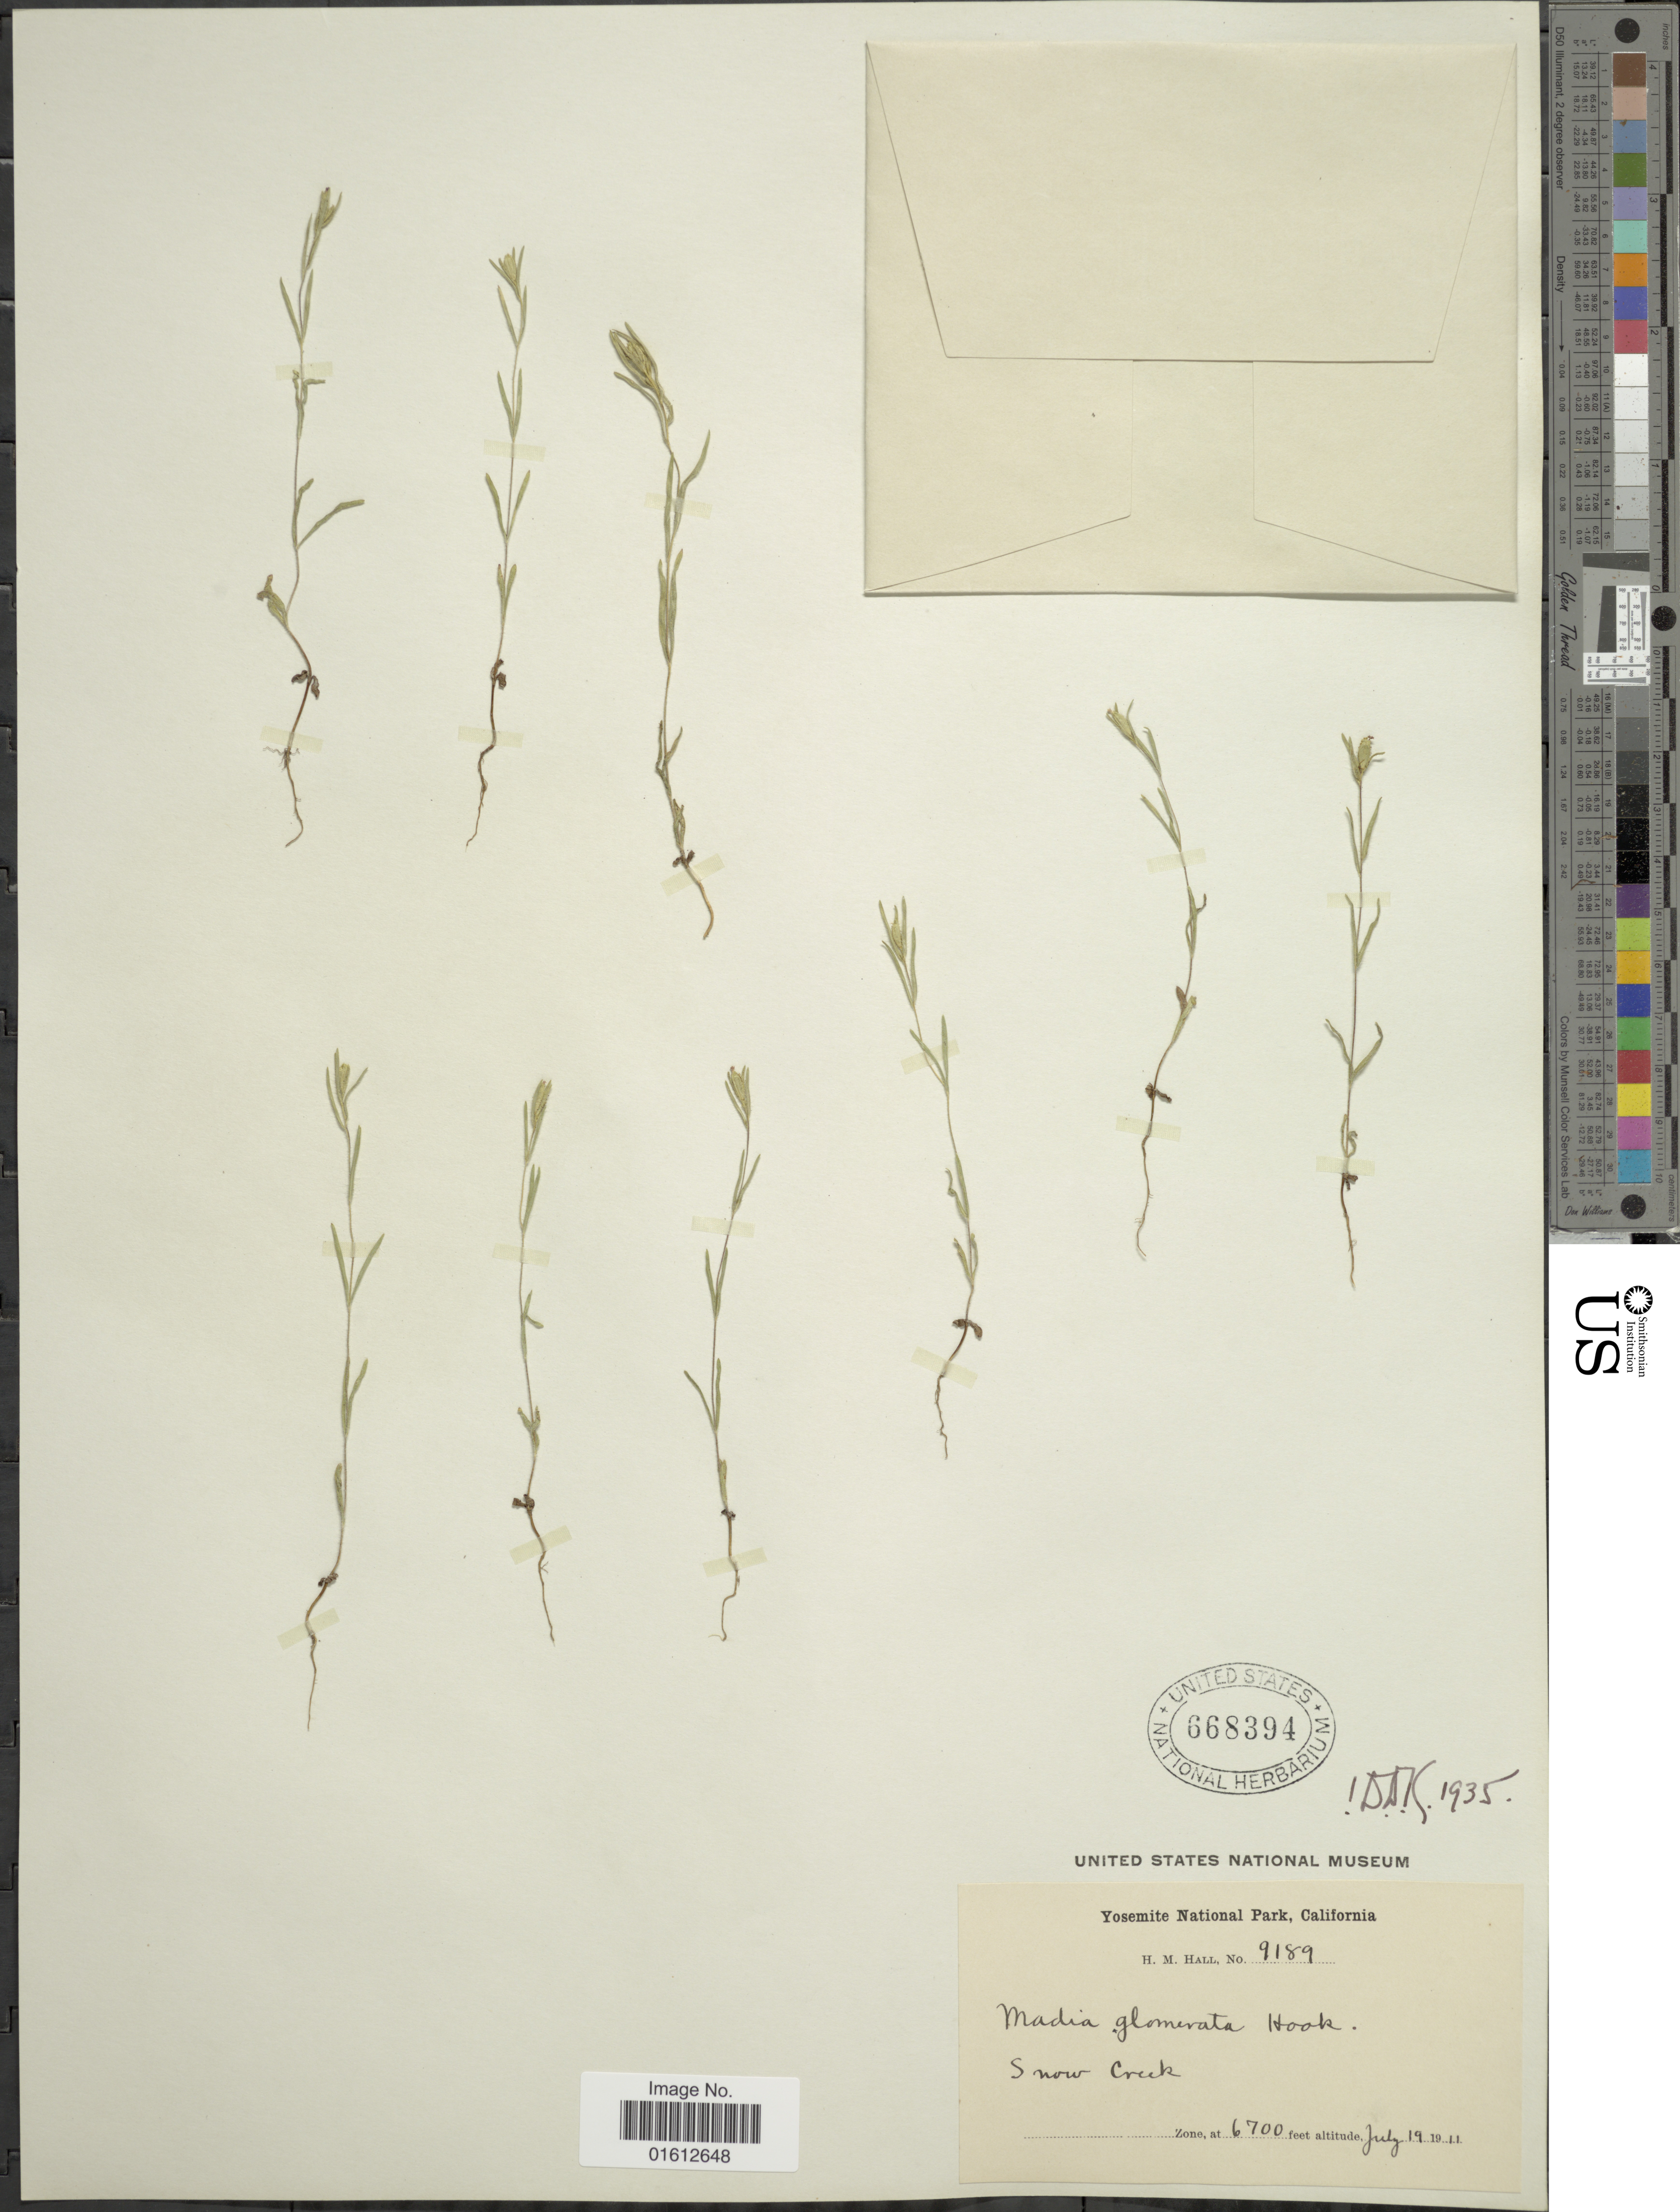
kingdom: Plantae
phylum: Tracheophyta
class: Magnoliopsida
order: Asterales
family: Asteraceae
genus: Madia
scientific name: Madia glomerata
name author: Hook.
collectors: H. M. Hall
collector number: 9189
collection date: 1911-07-19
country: United States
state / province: California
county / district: Mariposa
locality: Yosemite National Park. Snow Creek.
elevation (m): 2042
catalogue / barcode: US 668394